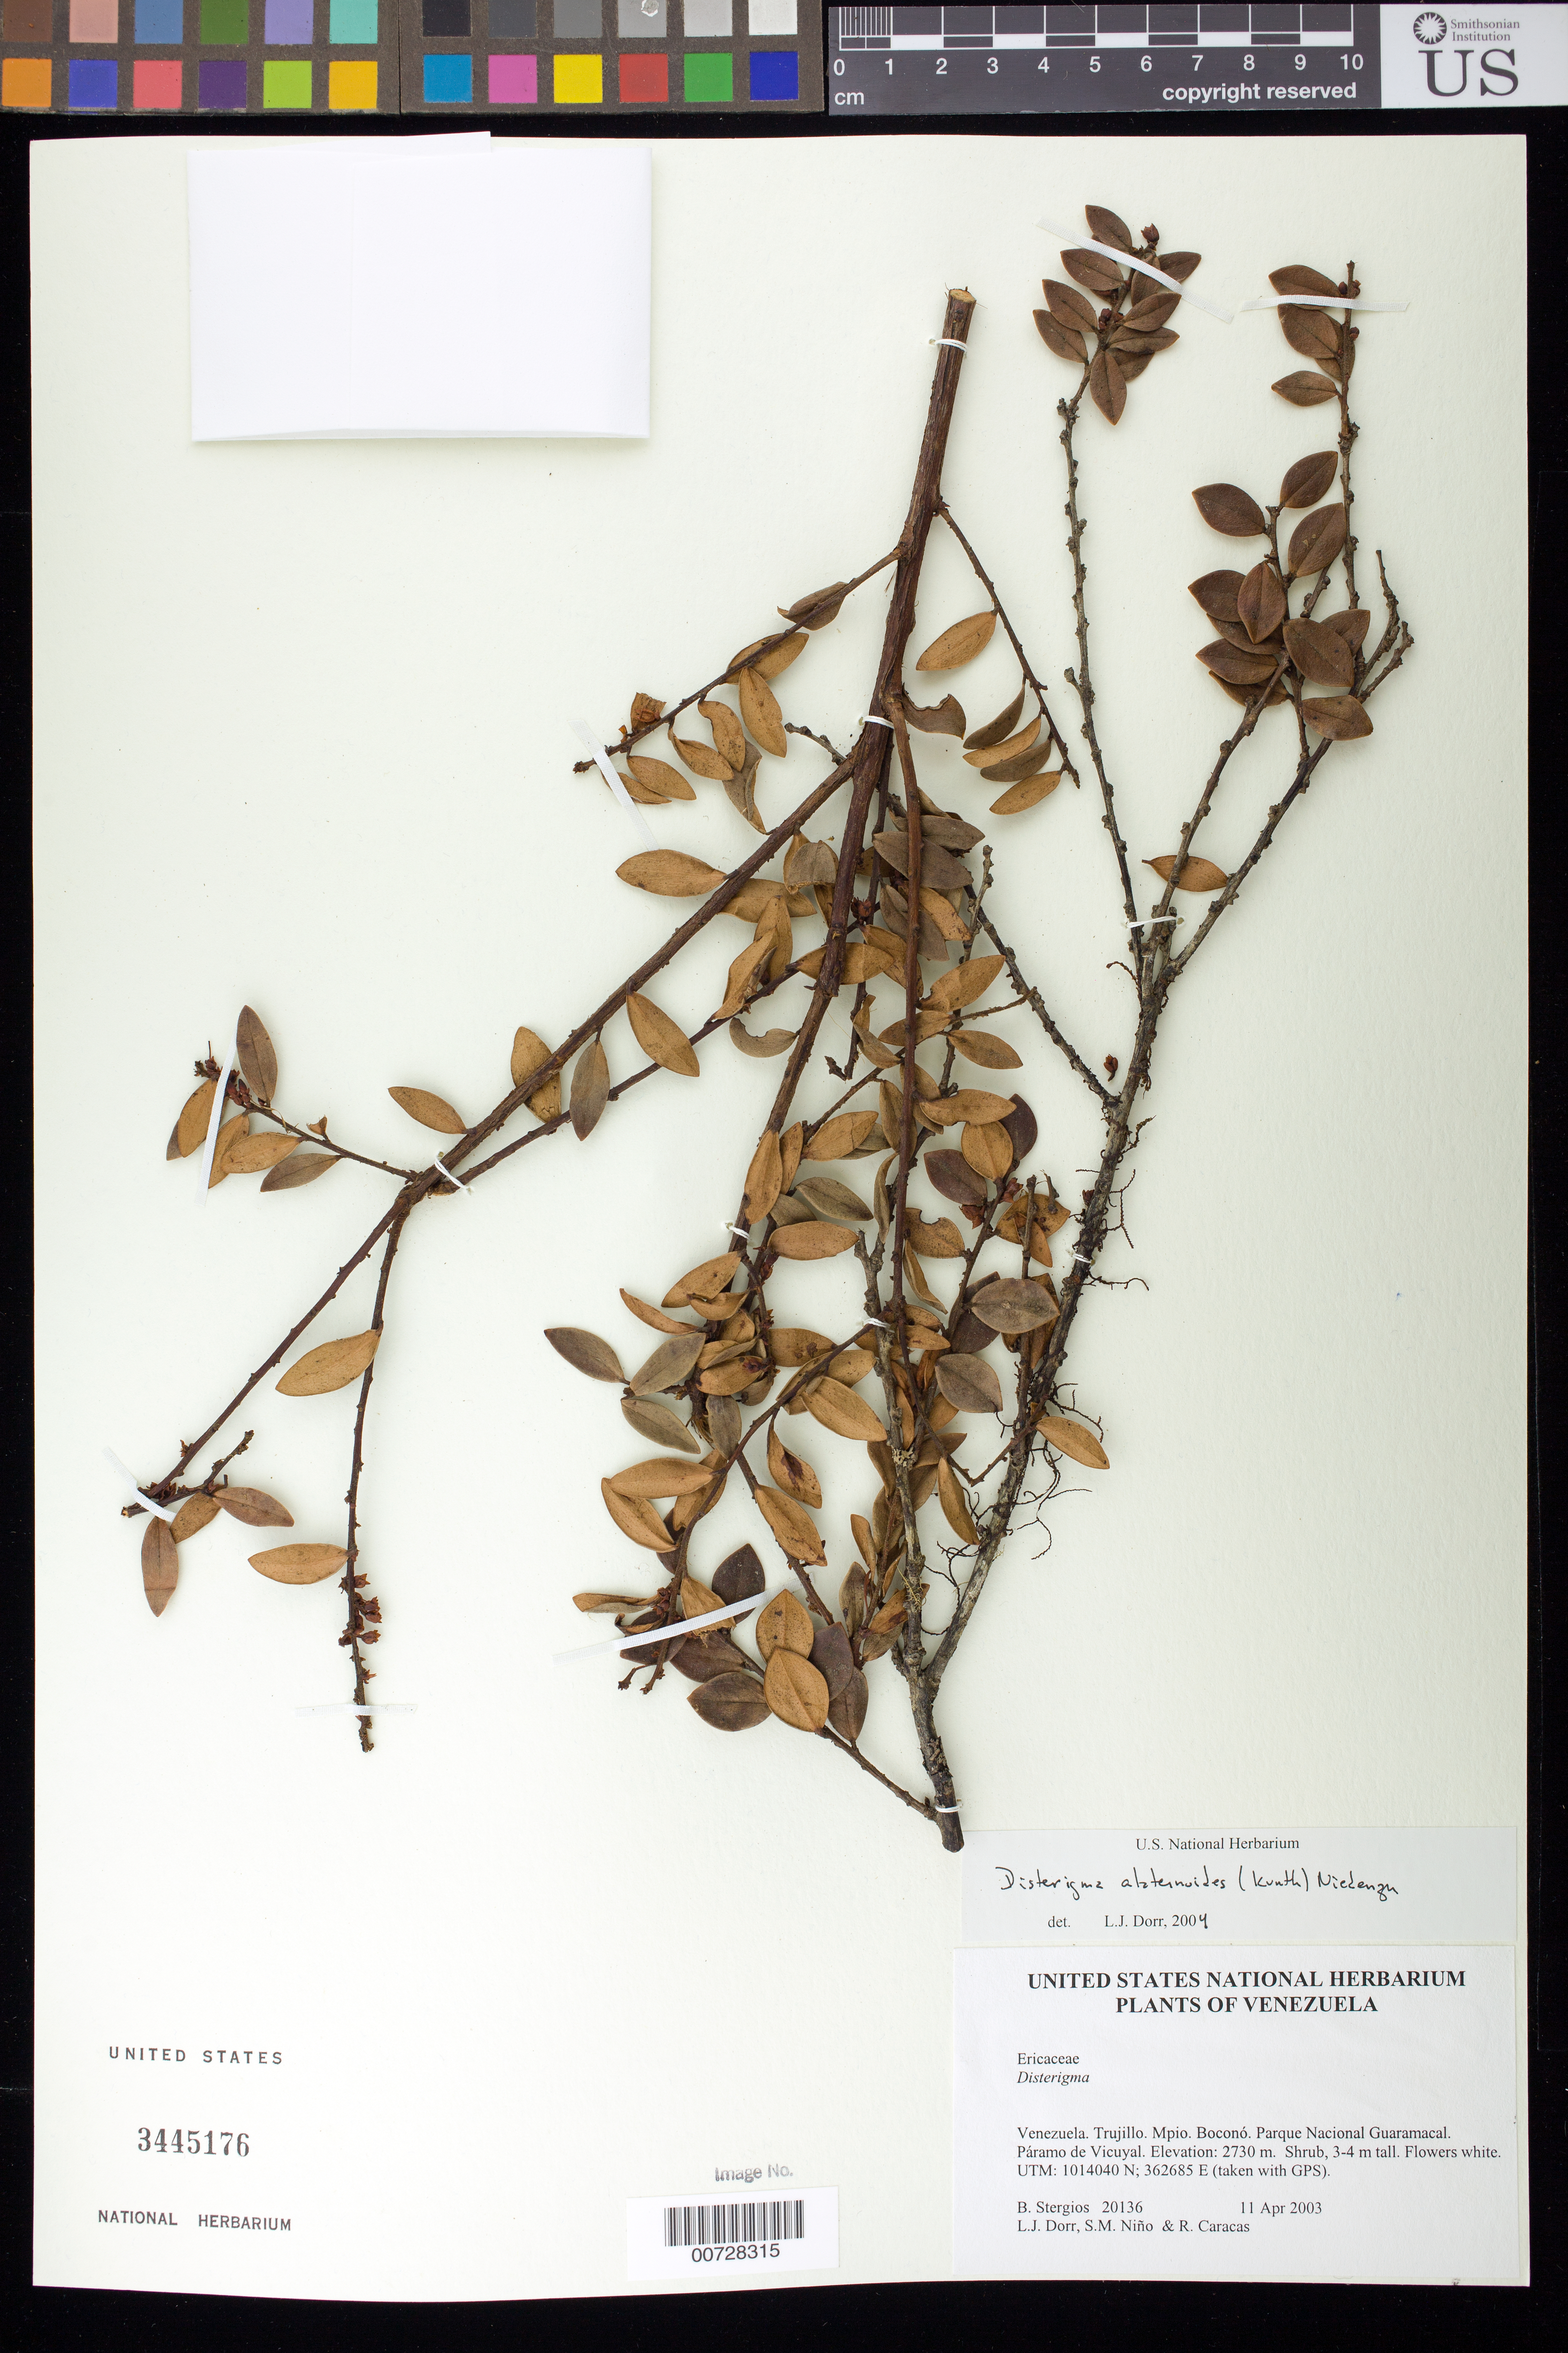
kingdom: Plantae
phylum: Tracheophyta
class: Magnoliopsida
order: Ericales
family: Ericaceae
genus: Disterigma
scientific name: Disterigma alaternoides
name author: (Kunth) Nied.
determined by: Dorr, L. J., (BOT), Smithsonian Institution - National Museum of Natural History (UNITED STATES)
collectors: B. G. Stergios, L. J. Dorr, S. M. Niño & R. Caracas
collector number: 20136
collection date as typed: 11 Apr 2003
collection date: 2003-04-11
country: Venezuela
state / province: Trujillo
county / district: Boconó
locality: Parque Nacional Guaramacal. Páramo de Vicuyal.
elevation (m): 2730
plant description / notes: NY, PORT, US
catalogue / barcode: US 3445176